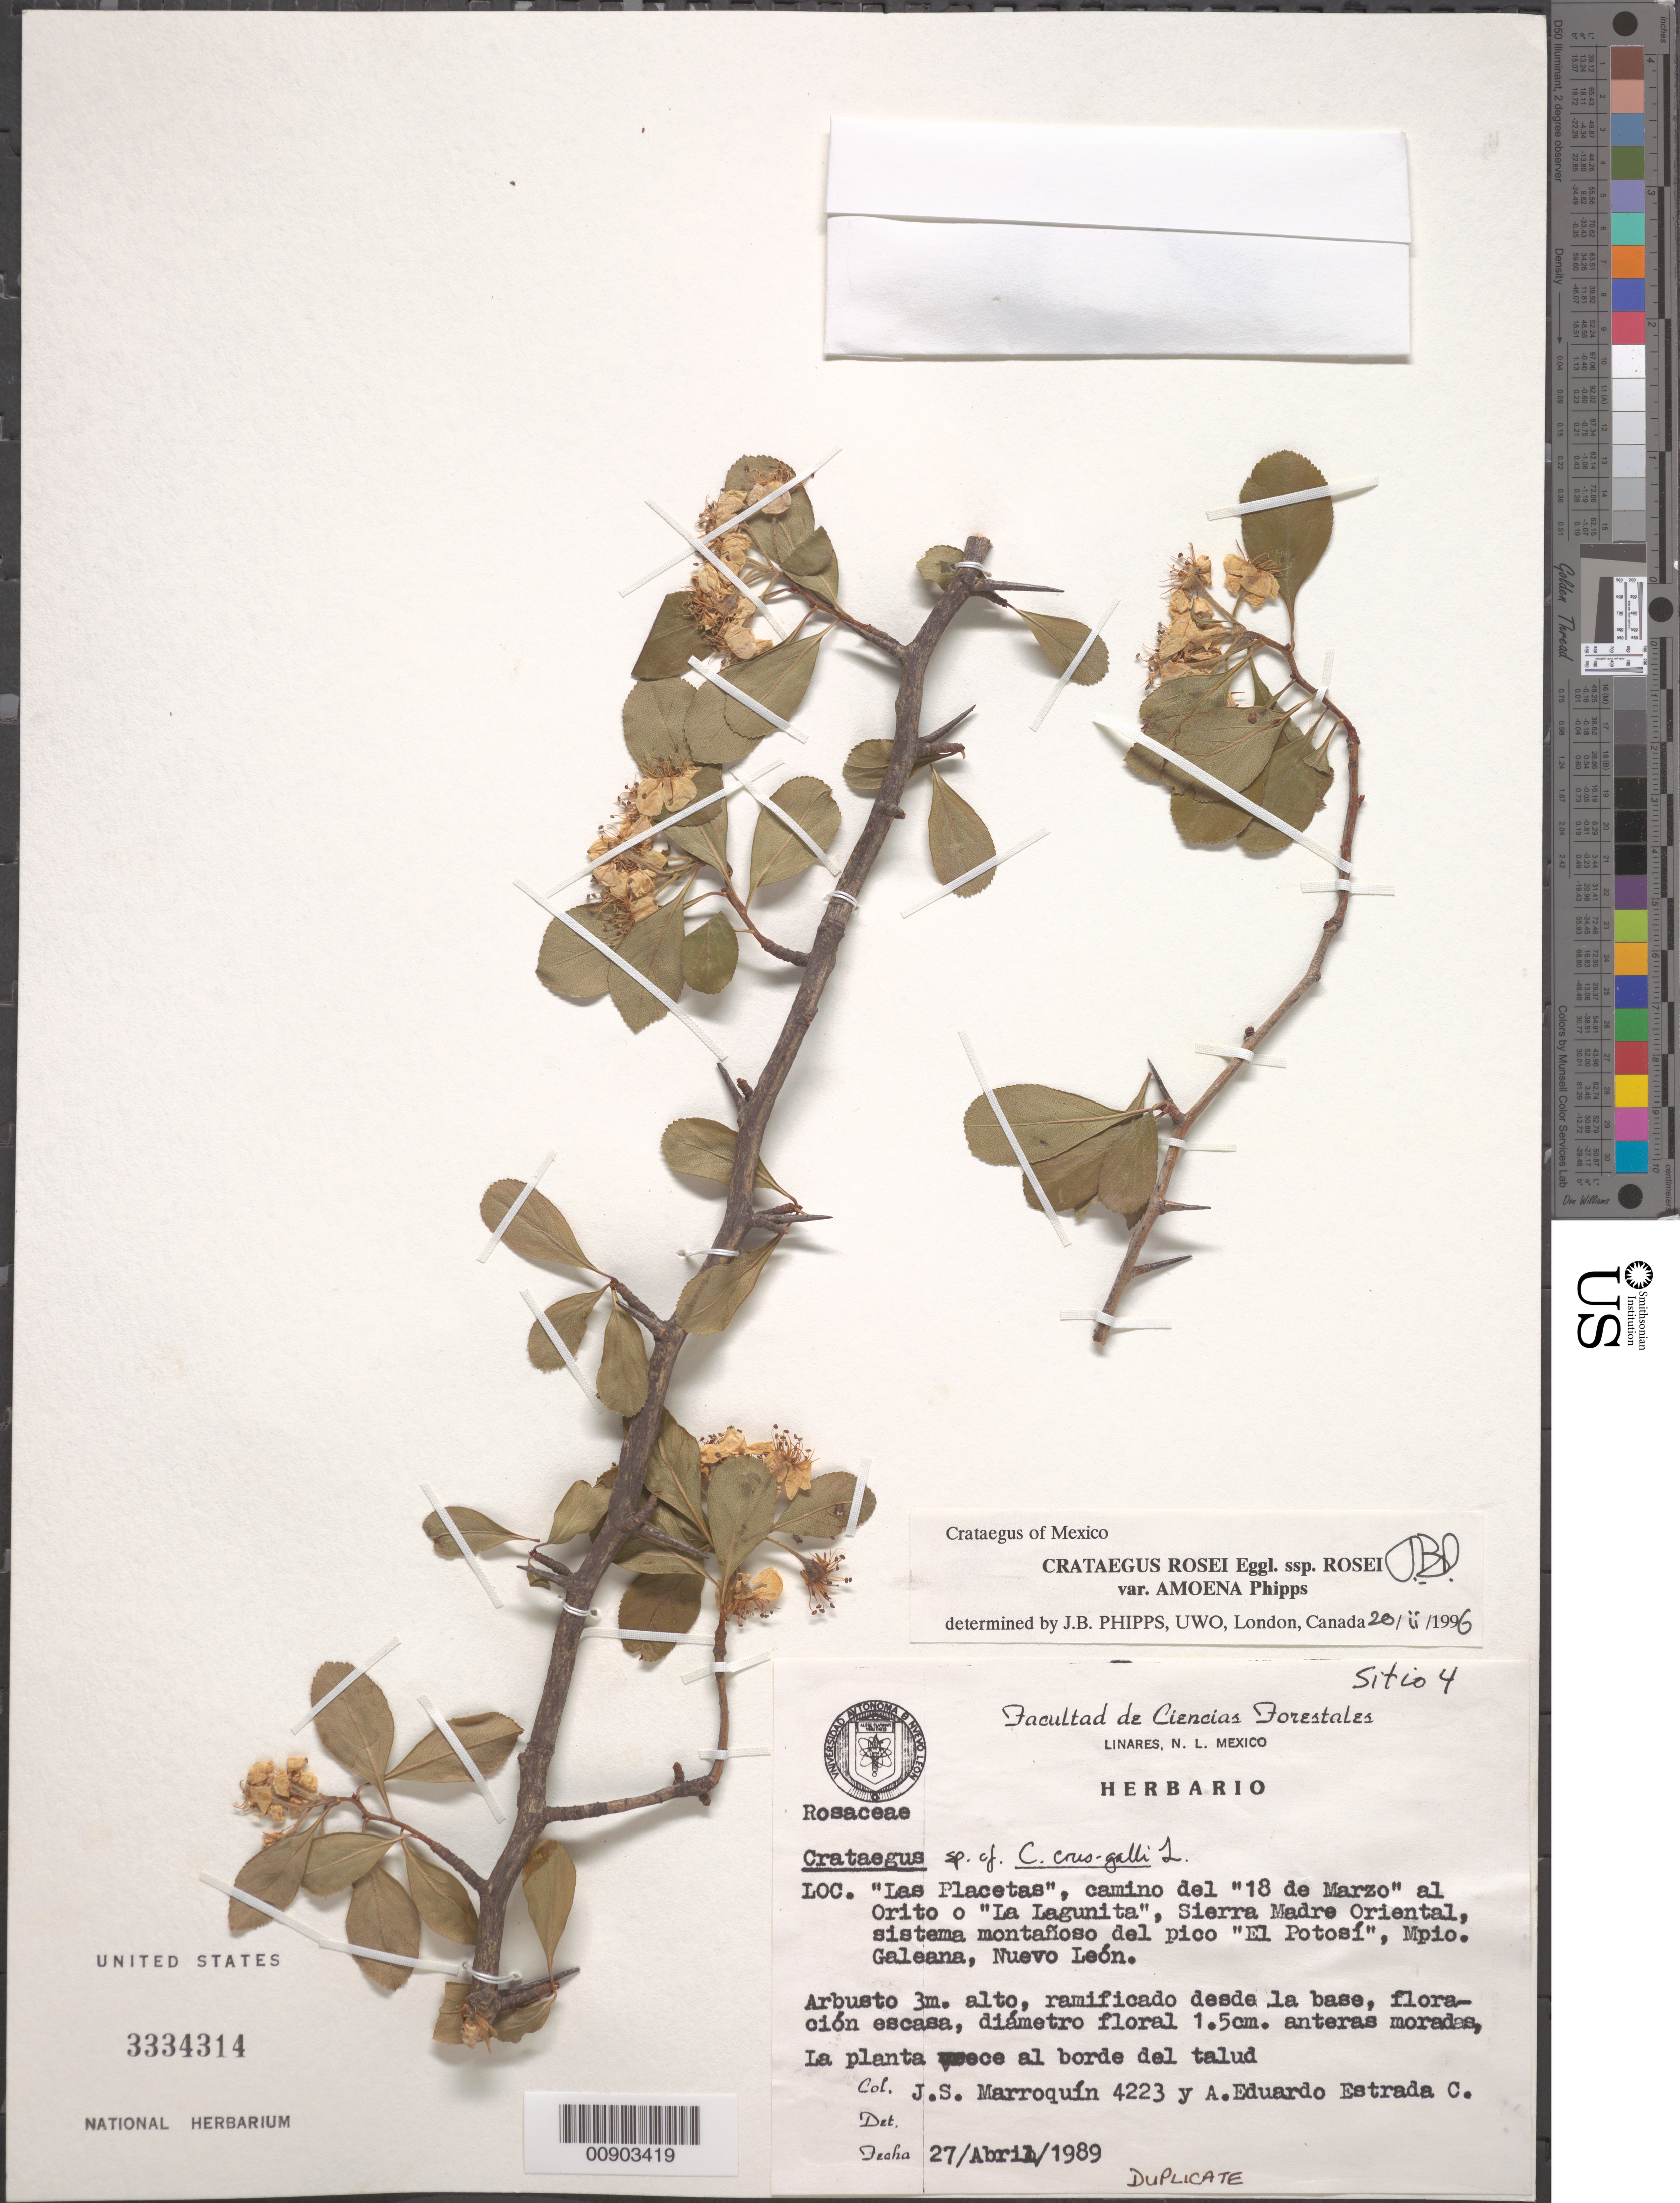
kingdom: Plantae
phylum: Tracheophyta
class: Magnoliopsida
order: Rosales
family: Rosaceae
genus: Crataegus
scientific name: Crataegus rosei var. amoena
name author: Eggl.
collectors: J. Marroquin & A. E. Estrada-C.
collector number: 4223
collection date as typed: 27 Apr 1989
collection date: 1989-04-27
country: Mexico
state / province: Nuevo León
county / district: Galeana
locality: Las Placetas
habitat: La planta crece al borde del talud.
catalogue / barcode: US 3334314